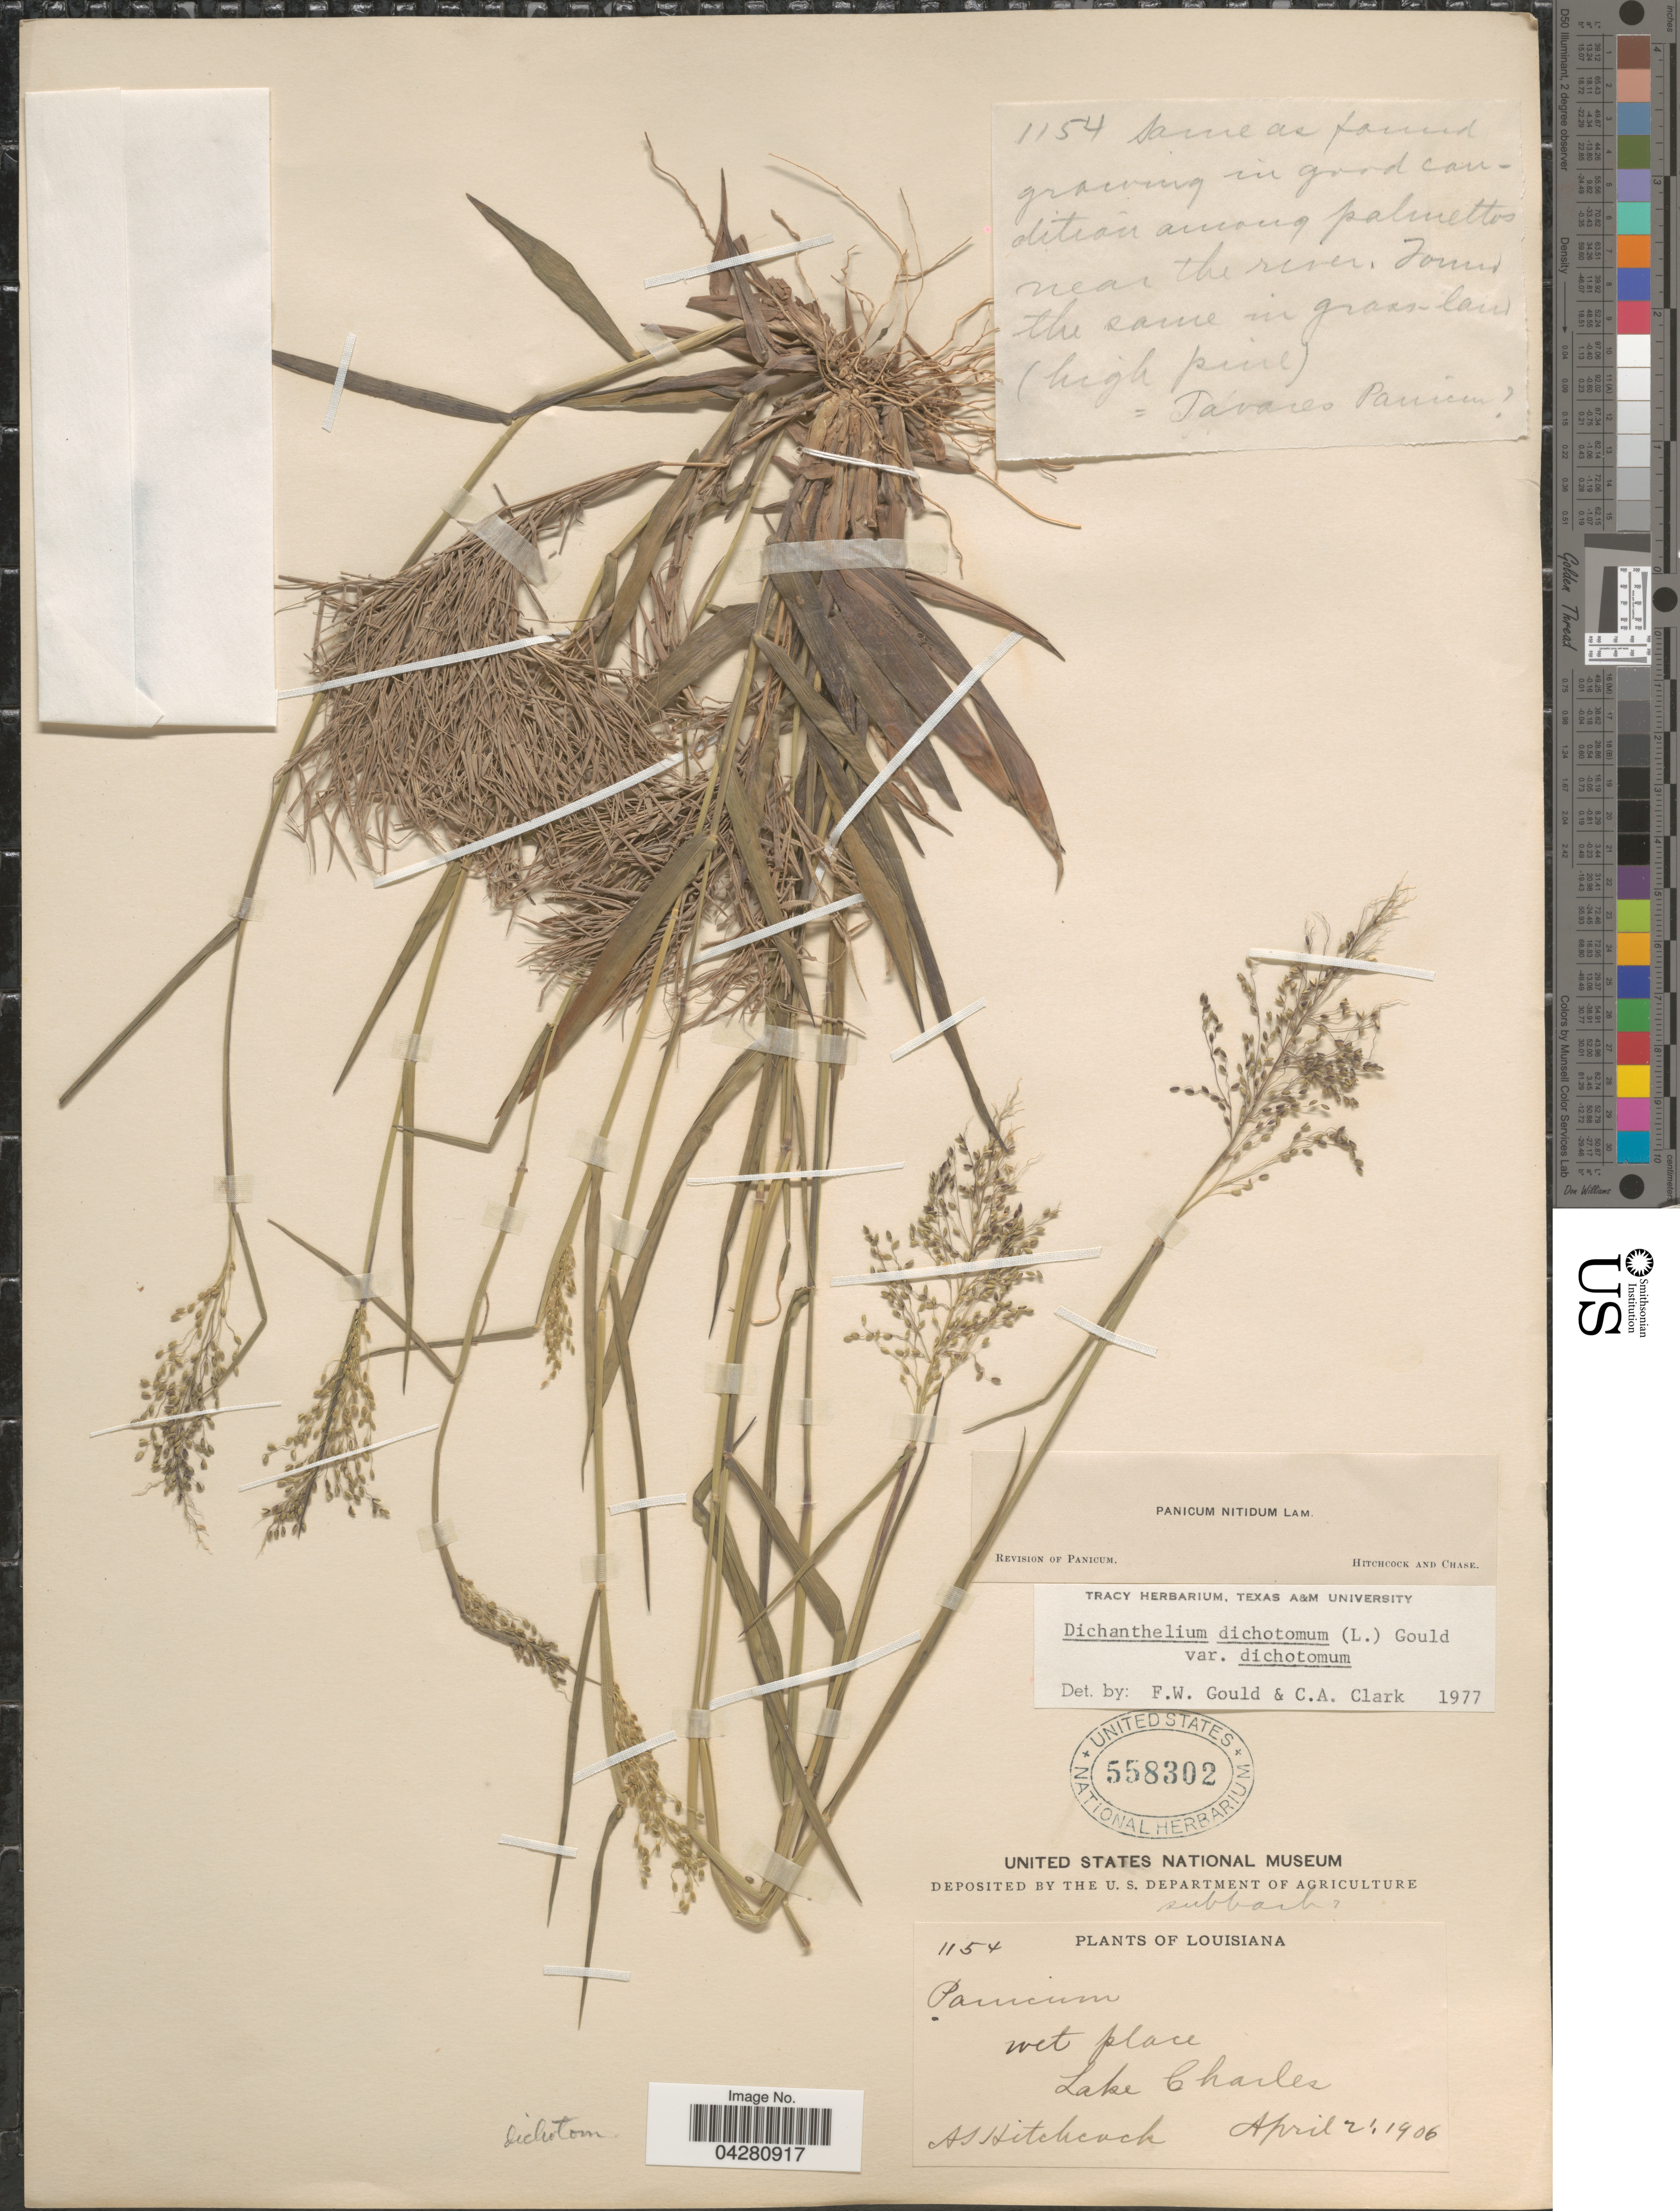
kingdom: Plantae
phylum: Tracheophyta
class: Liliopsida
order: Poales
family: Poaceae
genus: Dichanthelium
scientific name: Dichanthelium dichotomum var. dichotomum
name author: (L.) Gould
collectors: A. S. Hitchcock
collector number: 1154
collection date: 1906-04-21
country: United States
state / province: Louisiana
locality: Wet place. Lake Charles.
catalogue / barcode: US 558302